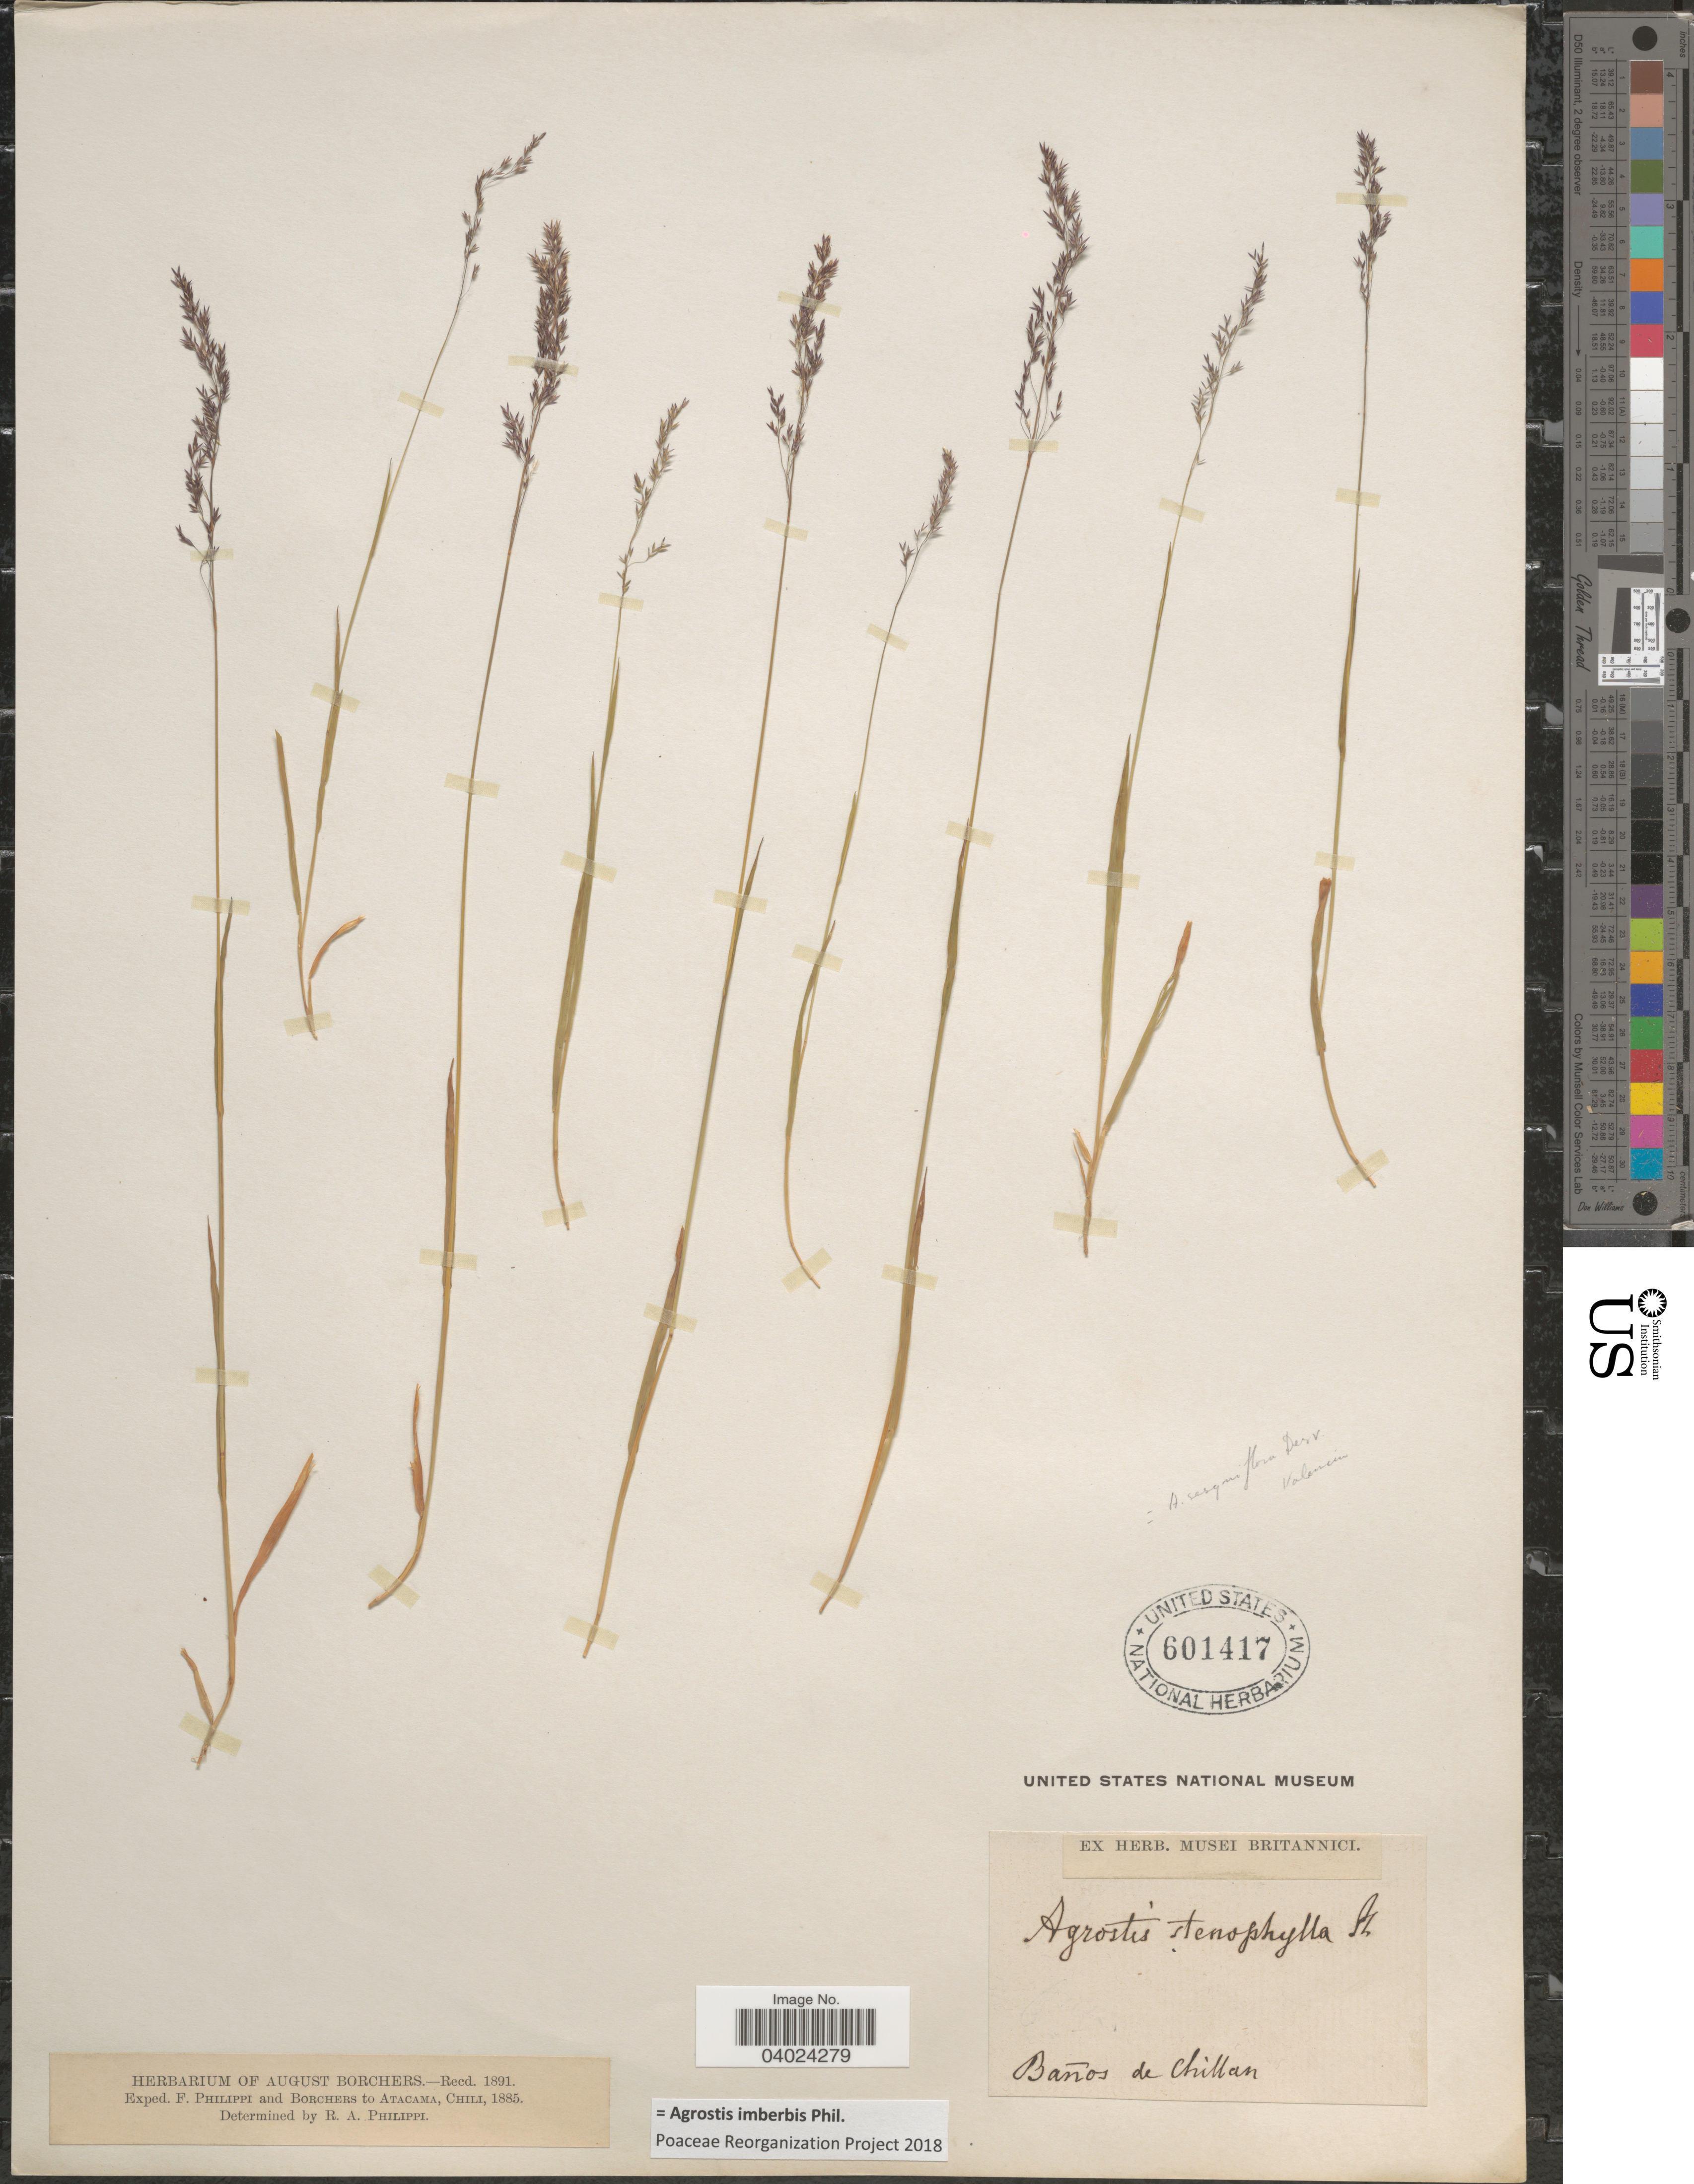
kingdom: Plantae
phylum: Tracheophyta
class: Liliopsida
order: Poales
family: Poaceae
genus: Agrostis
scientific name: Agrostis imberbis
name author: Phil.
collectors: ex herb. Musei Britannici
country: Chile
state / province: Atacama (III)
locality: Baños de Chillan.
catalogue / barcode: US 601417